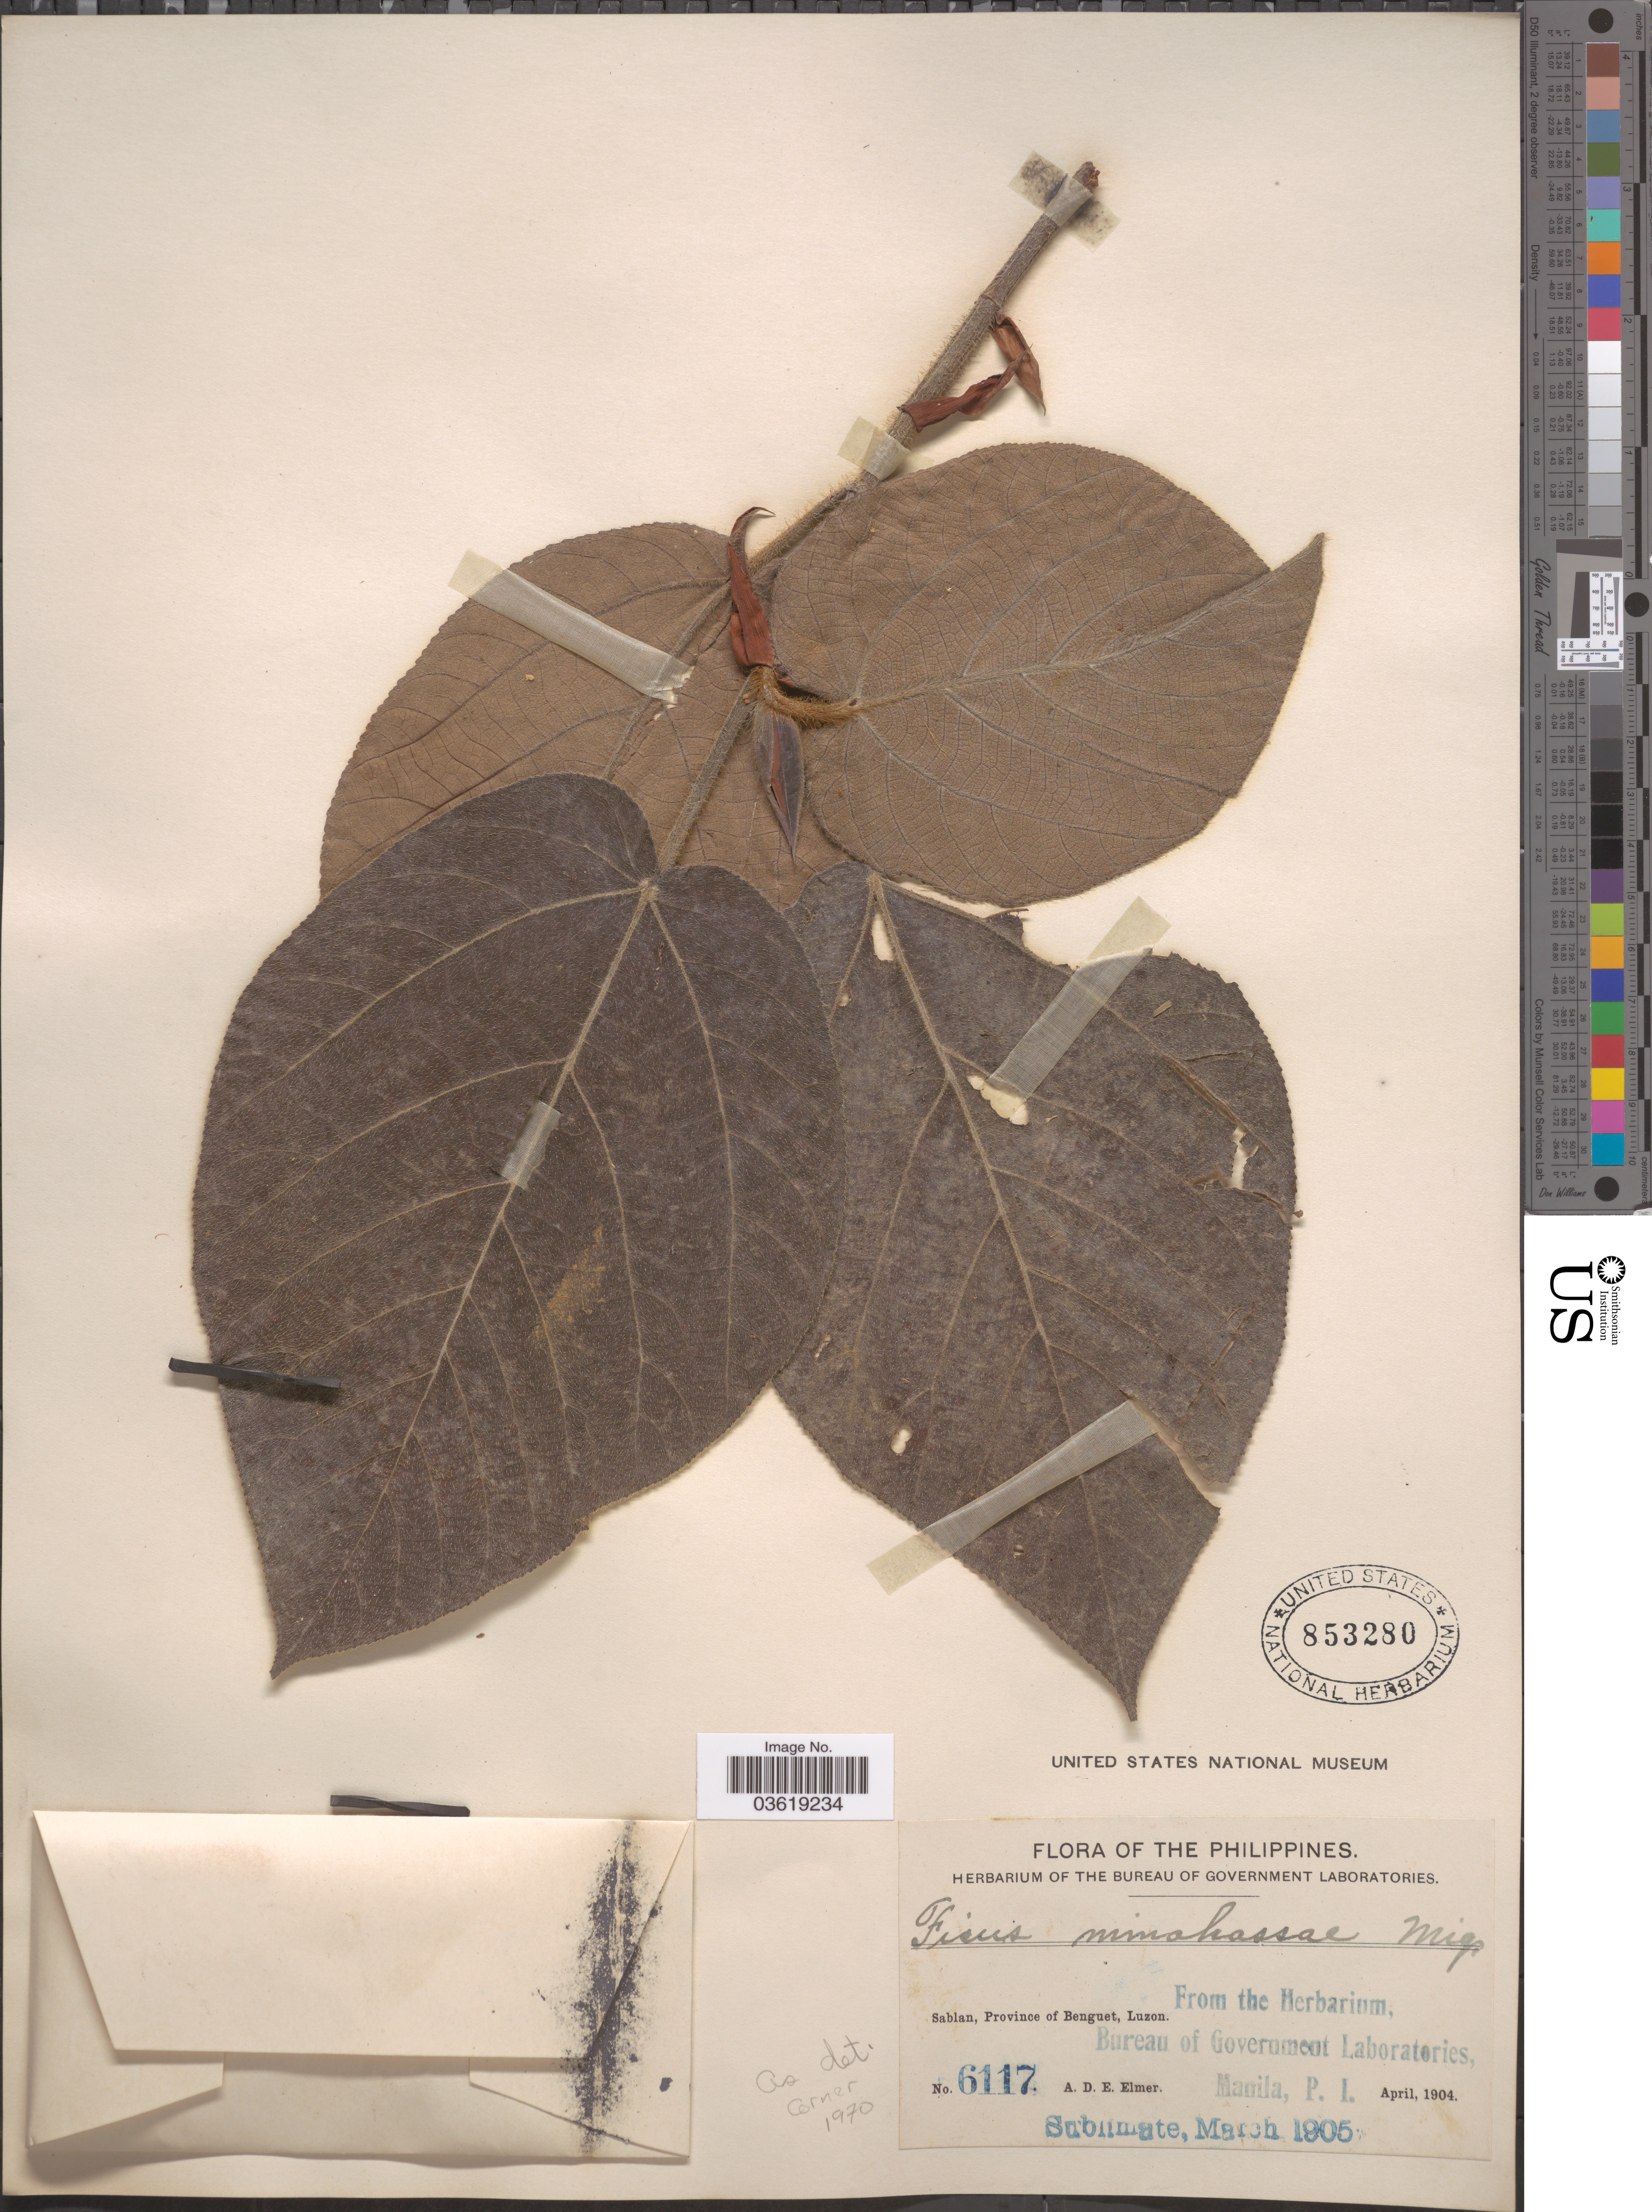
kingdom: Plantae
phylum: Tracheophyta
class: Magnoliopsida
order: Rosales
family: Moraceae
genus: Ficus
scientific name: Ficus minahassae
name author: Miq.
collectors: A. D. E. Elmer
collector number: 6117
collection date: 1904-04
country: Philippines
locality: Sablan, Province of Benguet, Luzon.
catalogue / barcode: US 853280